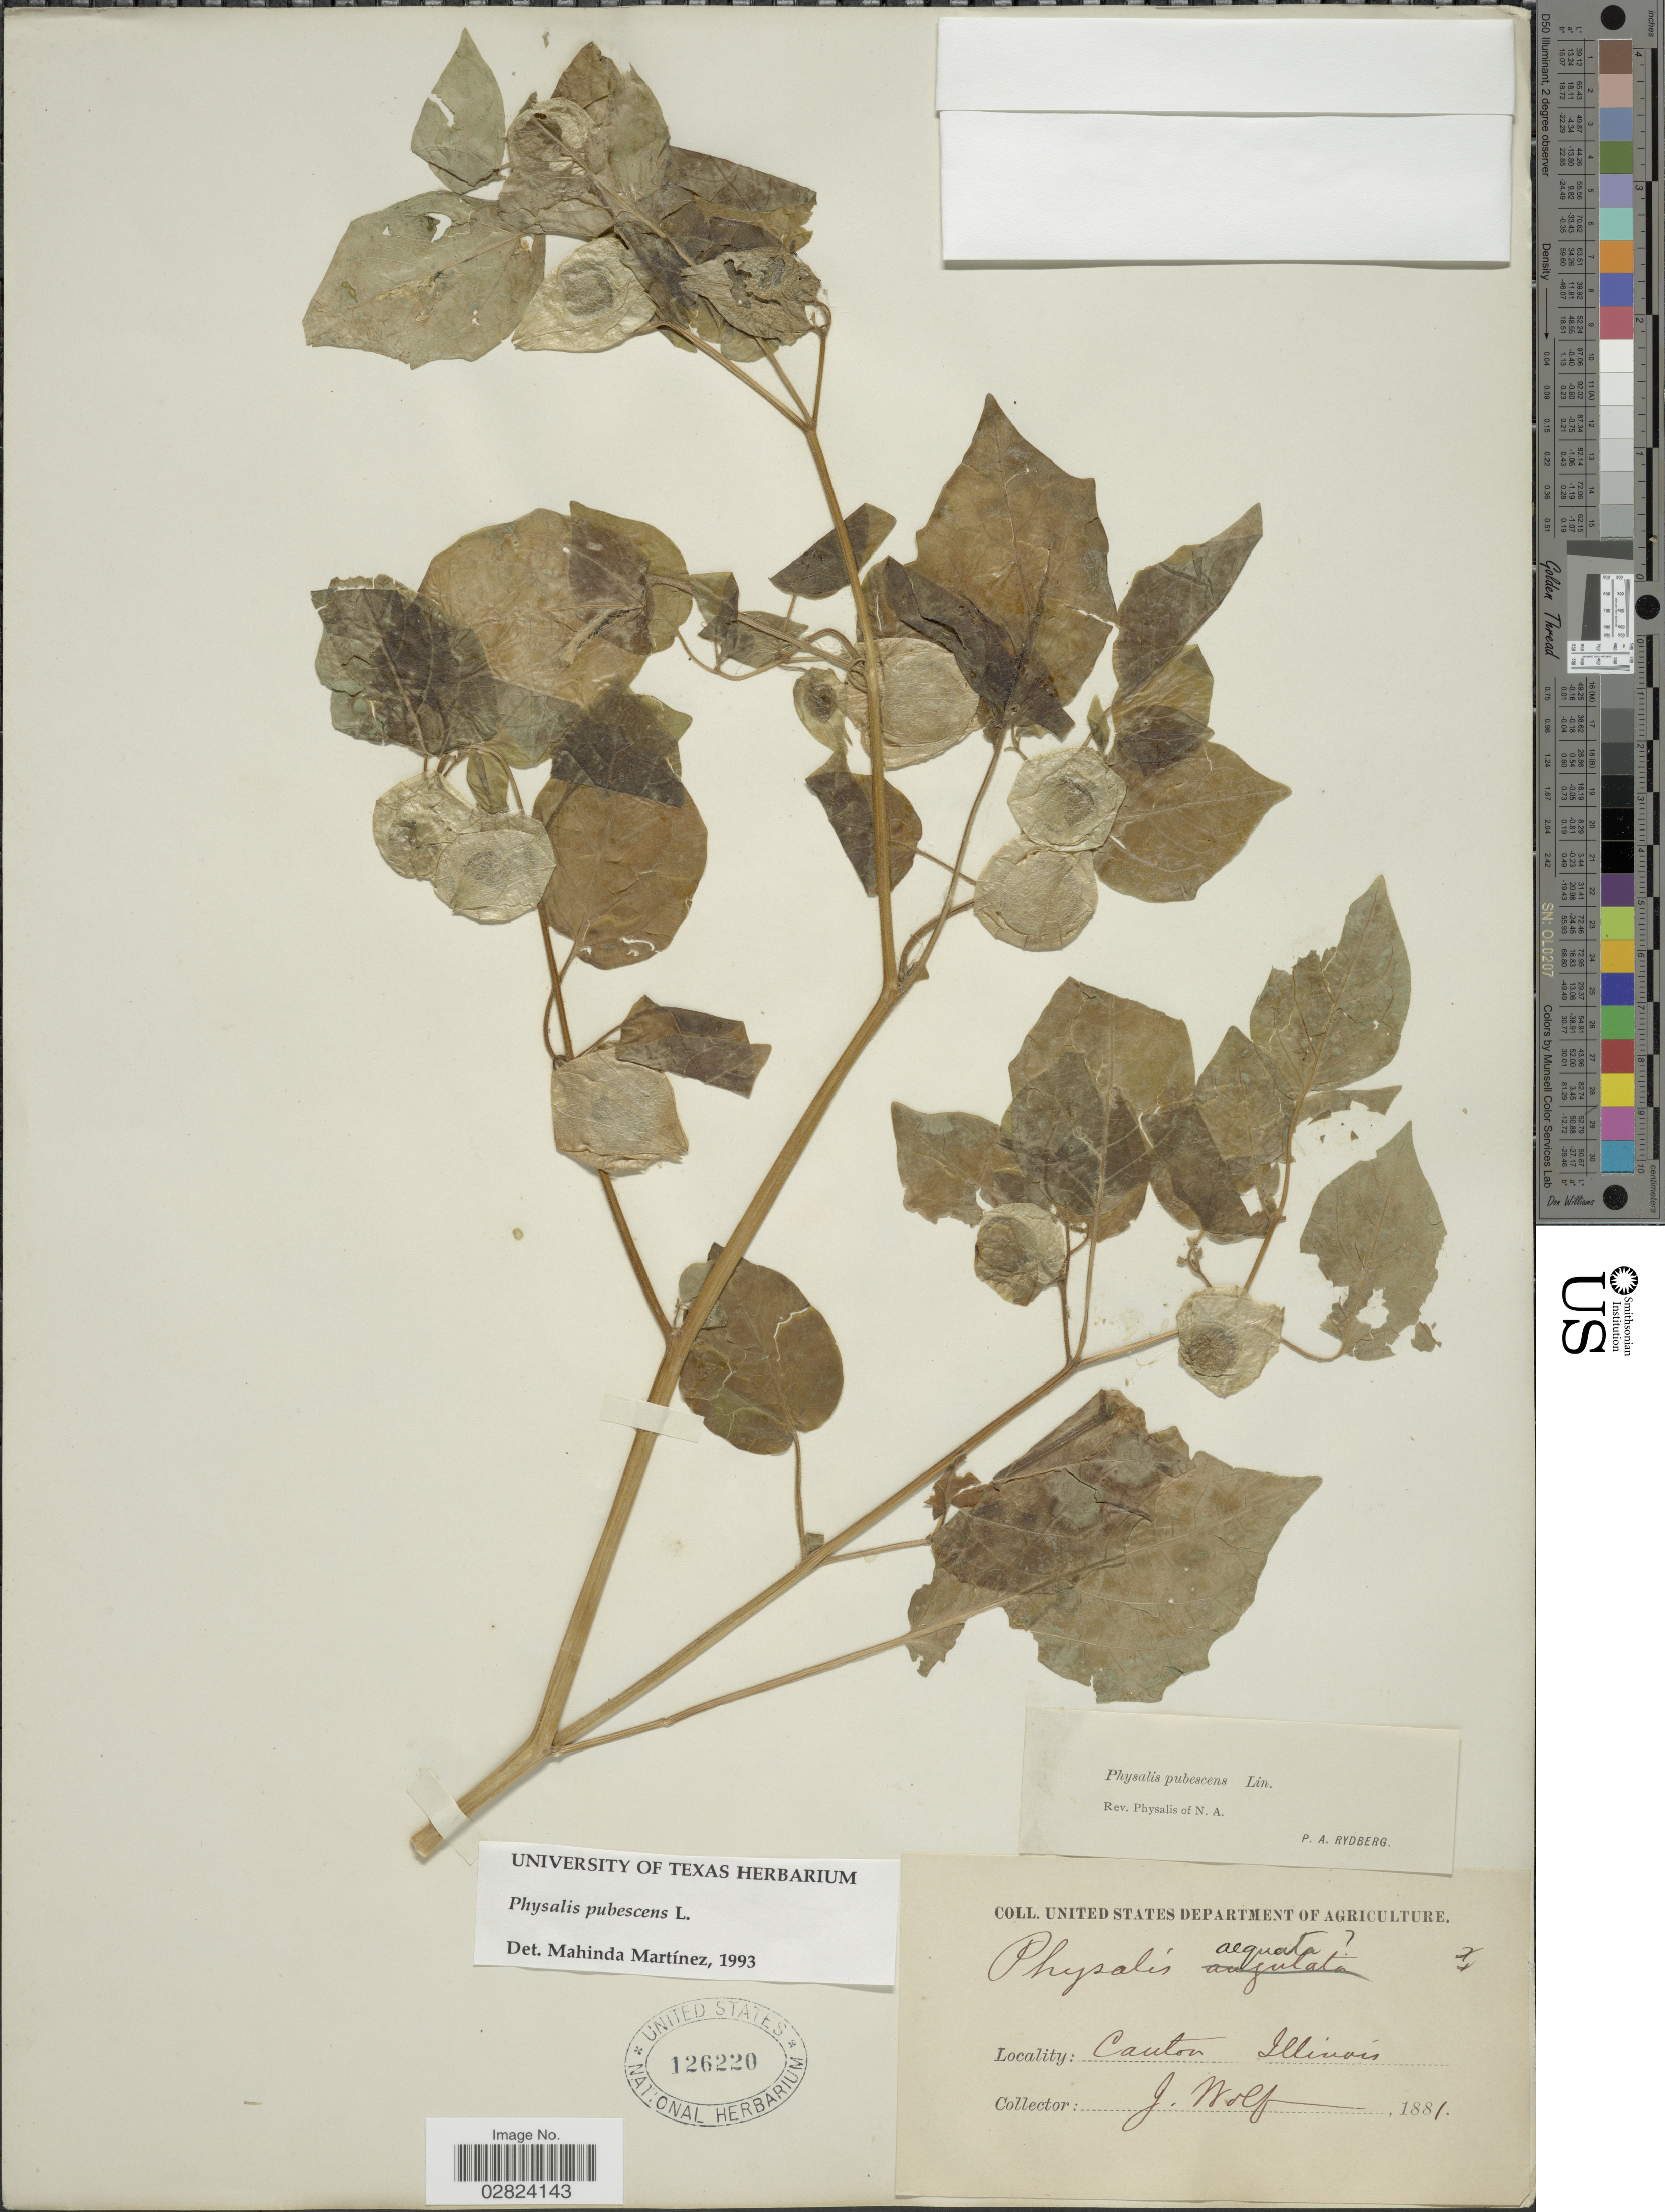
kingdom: Plantae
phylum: Tracheophyta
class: Magnoliopsida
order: Solanales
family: Solanaceae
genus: Physalis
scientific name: Physalis pubescens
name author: L.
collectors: J. Wolf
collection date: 1881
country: United States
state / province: Illinois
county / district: Fulton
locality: Canton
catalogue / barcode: US 126220